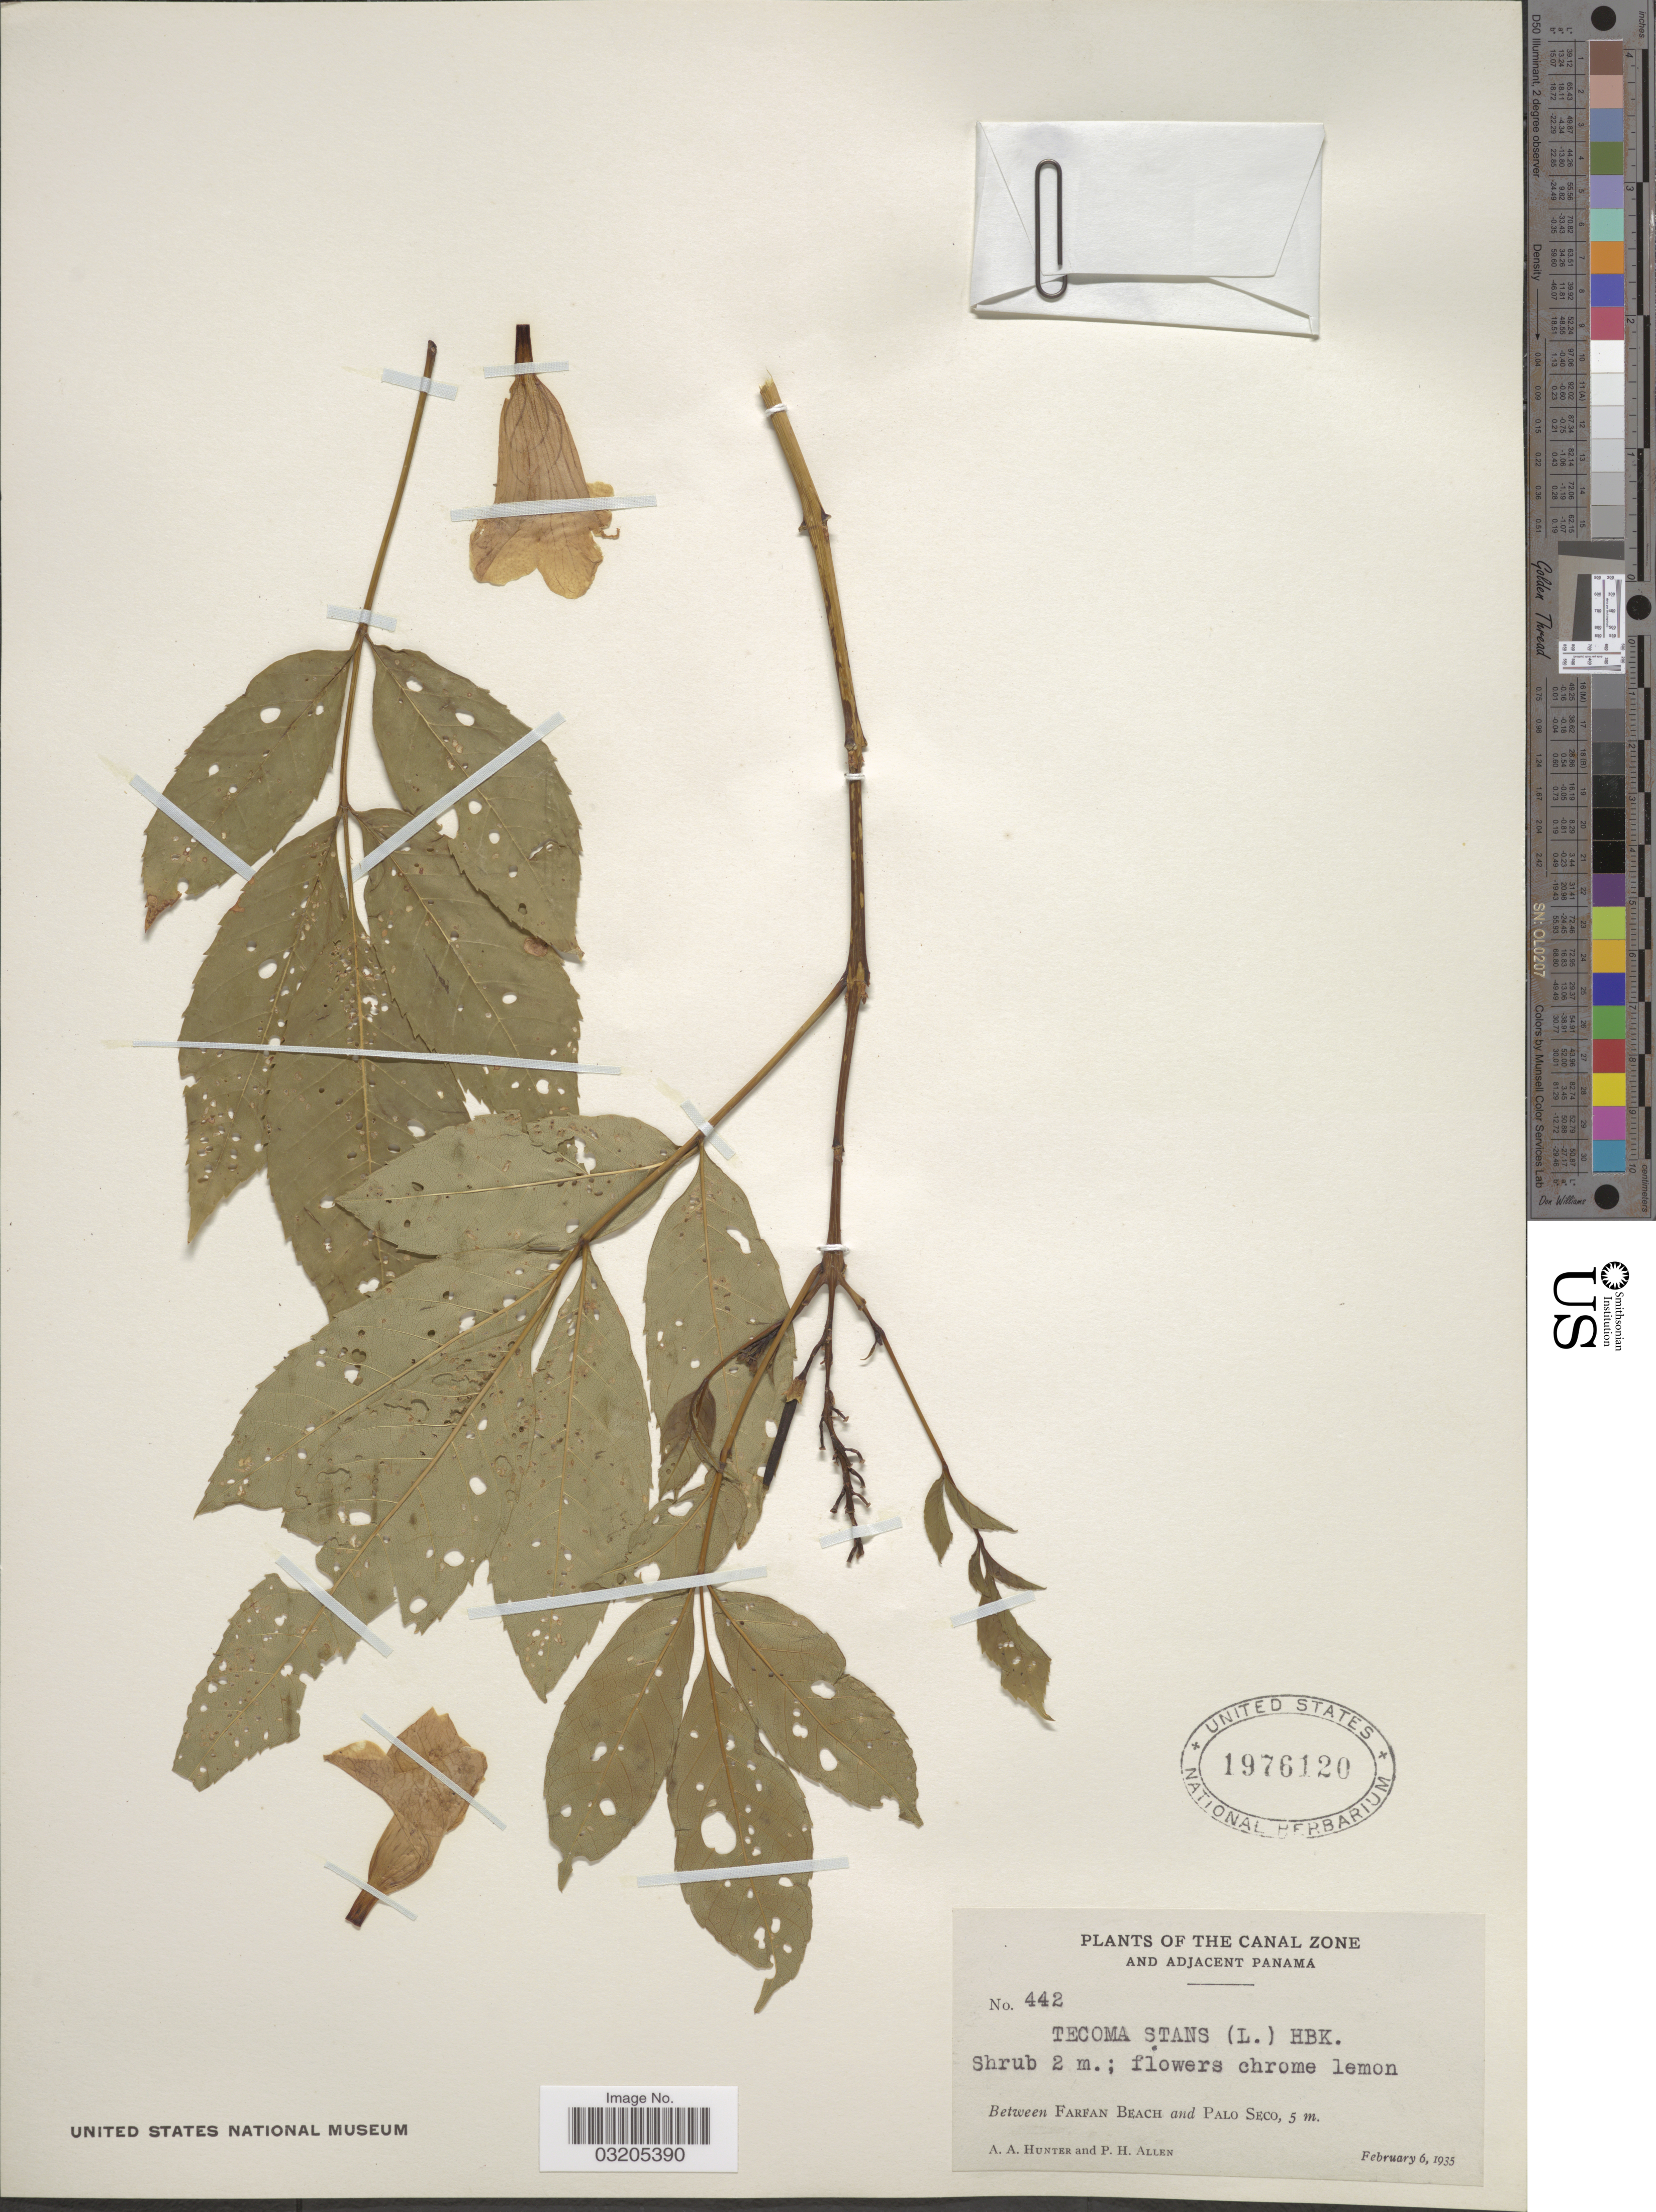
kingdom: Plantae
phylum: Tracheophyta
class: Magnoliopsida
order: Lamiales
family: Bignoniaceae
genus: Tecoma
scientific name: Tecoma stans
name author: (L.) Juss. ex Kunth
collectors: A. Hunter & P. H. Allen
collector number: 442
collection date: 1935-02-06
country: Panama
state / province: Colón / Panamá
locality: The Canal Zone and adjacent Panama. Between Farfan Beach and Palo Seco.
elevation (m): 5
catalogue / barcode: US 1976120